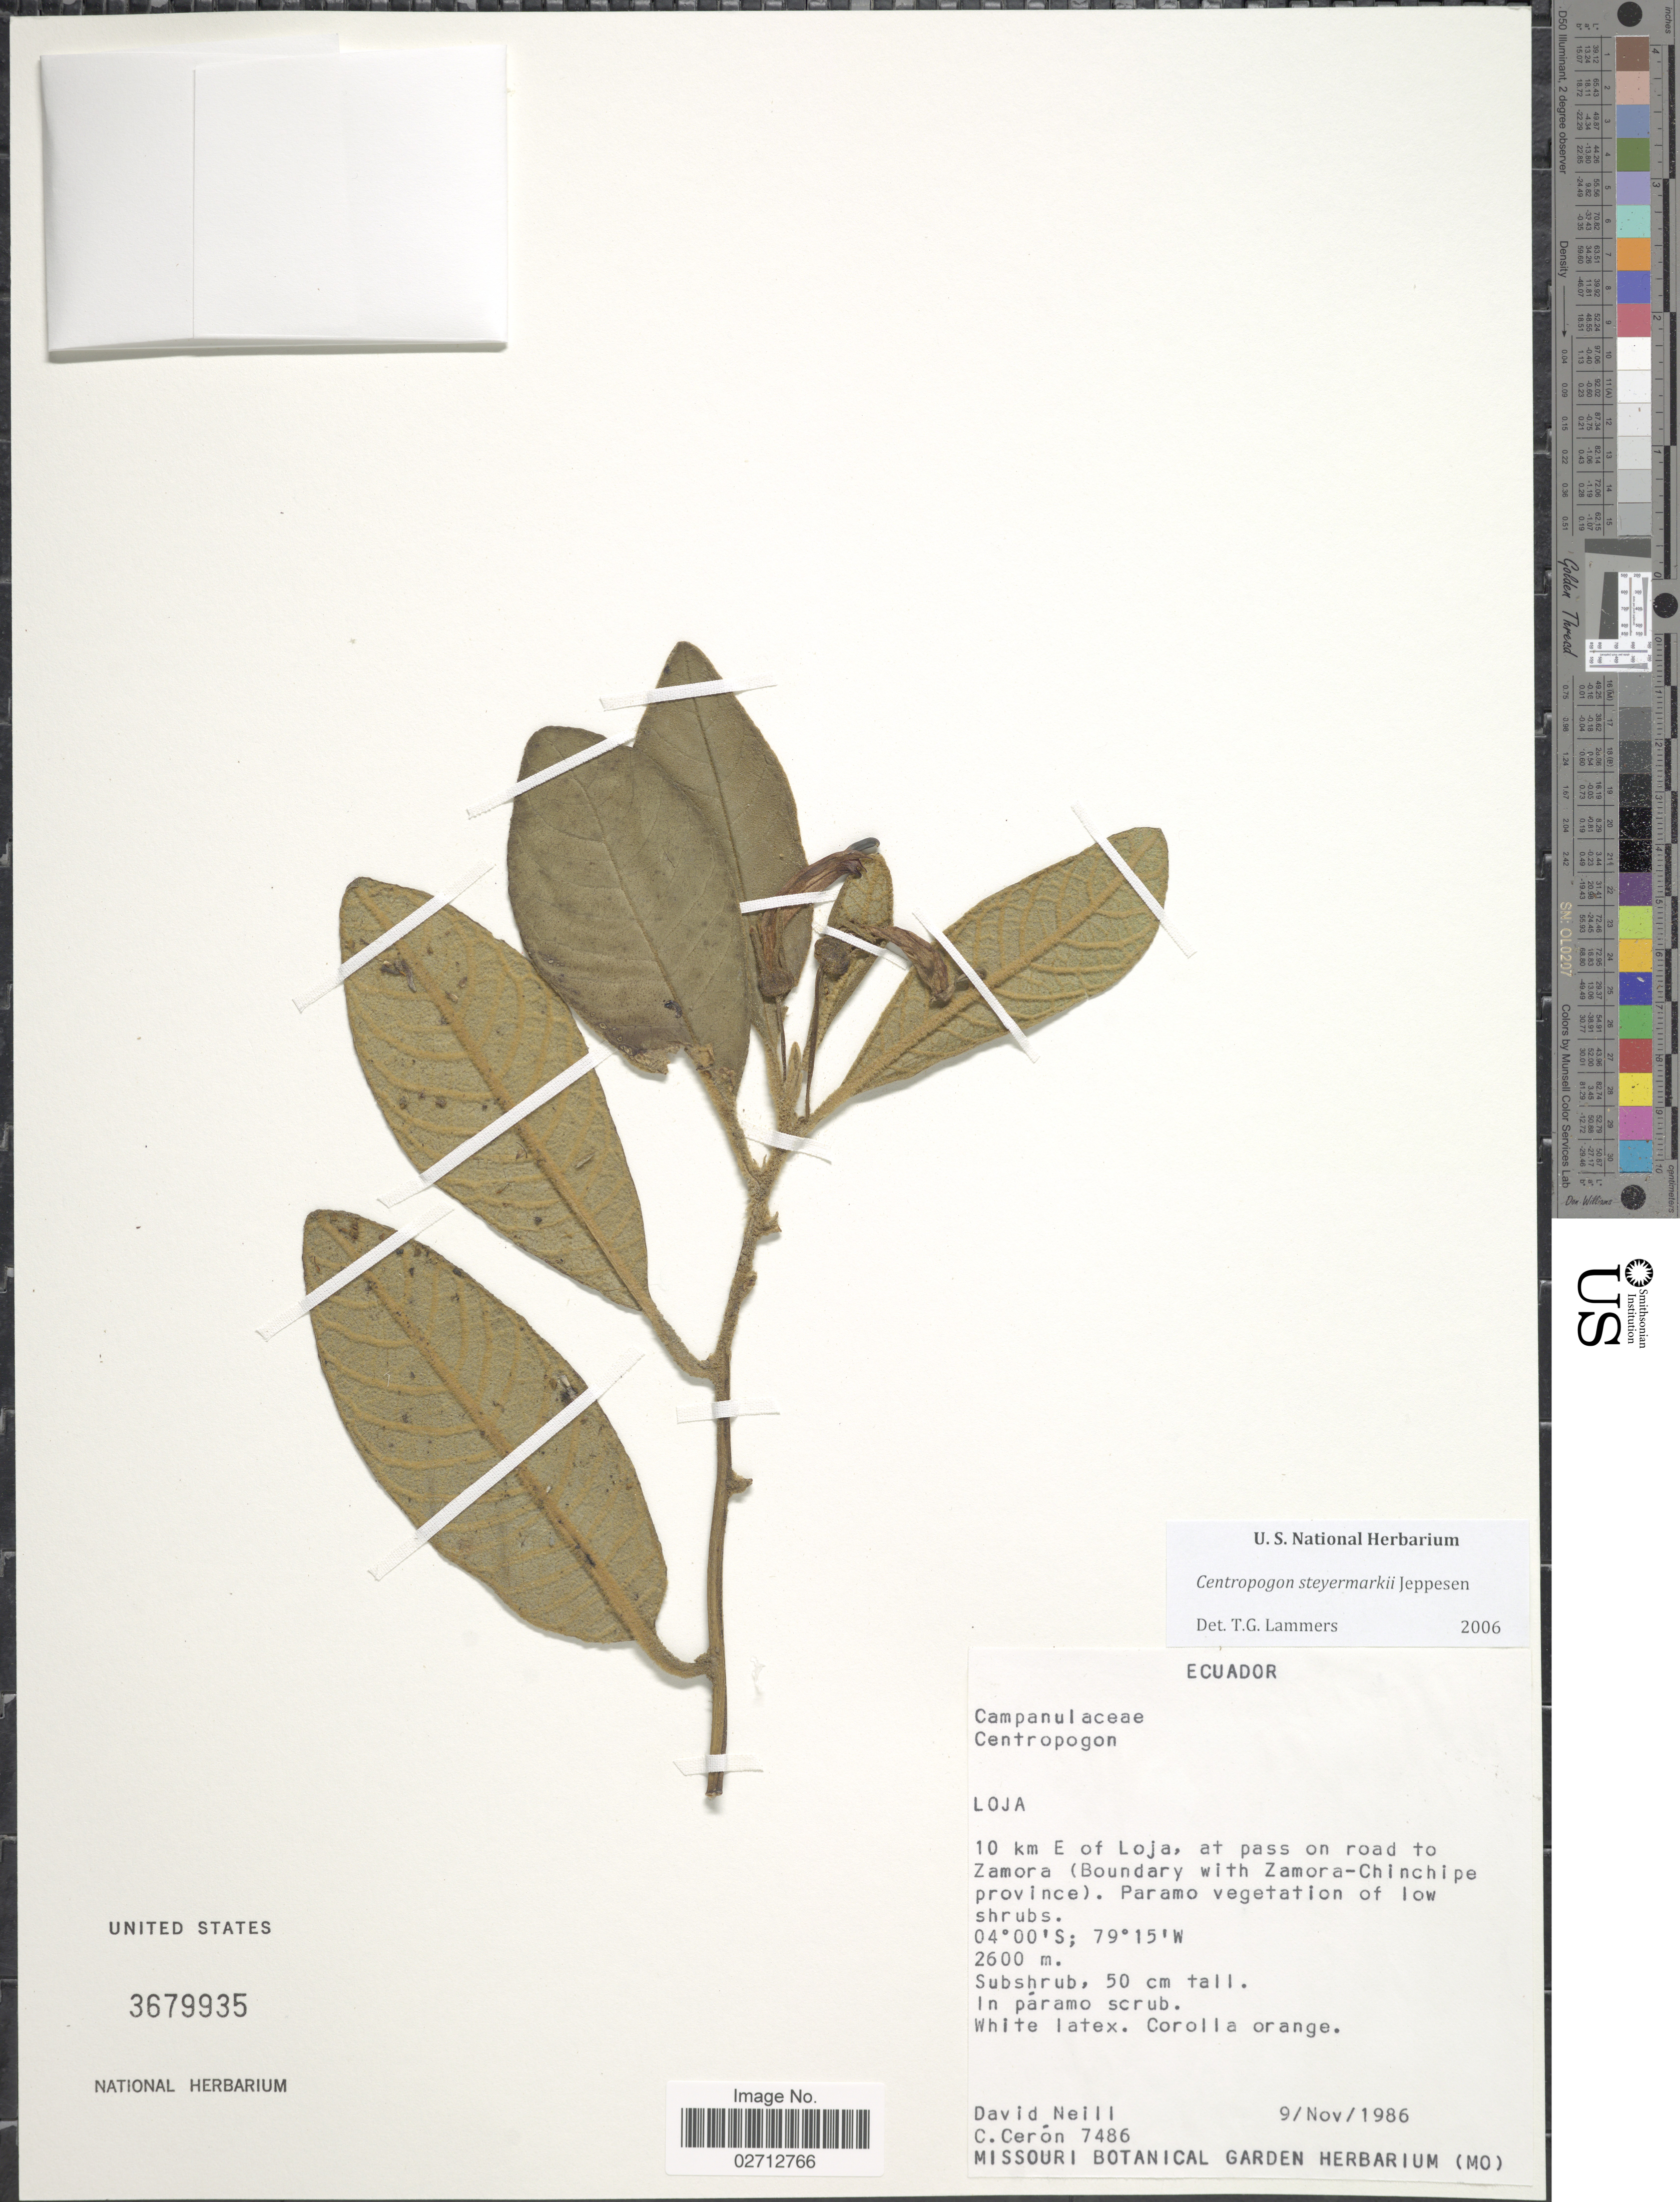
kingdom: Plantae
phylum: Tracheophyta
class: Magnoliopsida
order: Asterales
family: Campanulaceae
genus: Centropogon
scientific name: Centropogon steyermarkii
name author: Jeppesen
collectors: D. A. Neill & C. E. Cerón M.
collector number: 7486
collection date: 1986-11-09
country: Ecuador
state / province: Loja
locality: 10 km E of Loja, at pass on road to Zamora (Boundary with Zamora-Chinchipe province)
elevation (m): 2600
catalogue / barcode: US 3679935